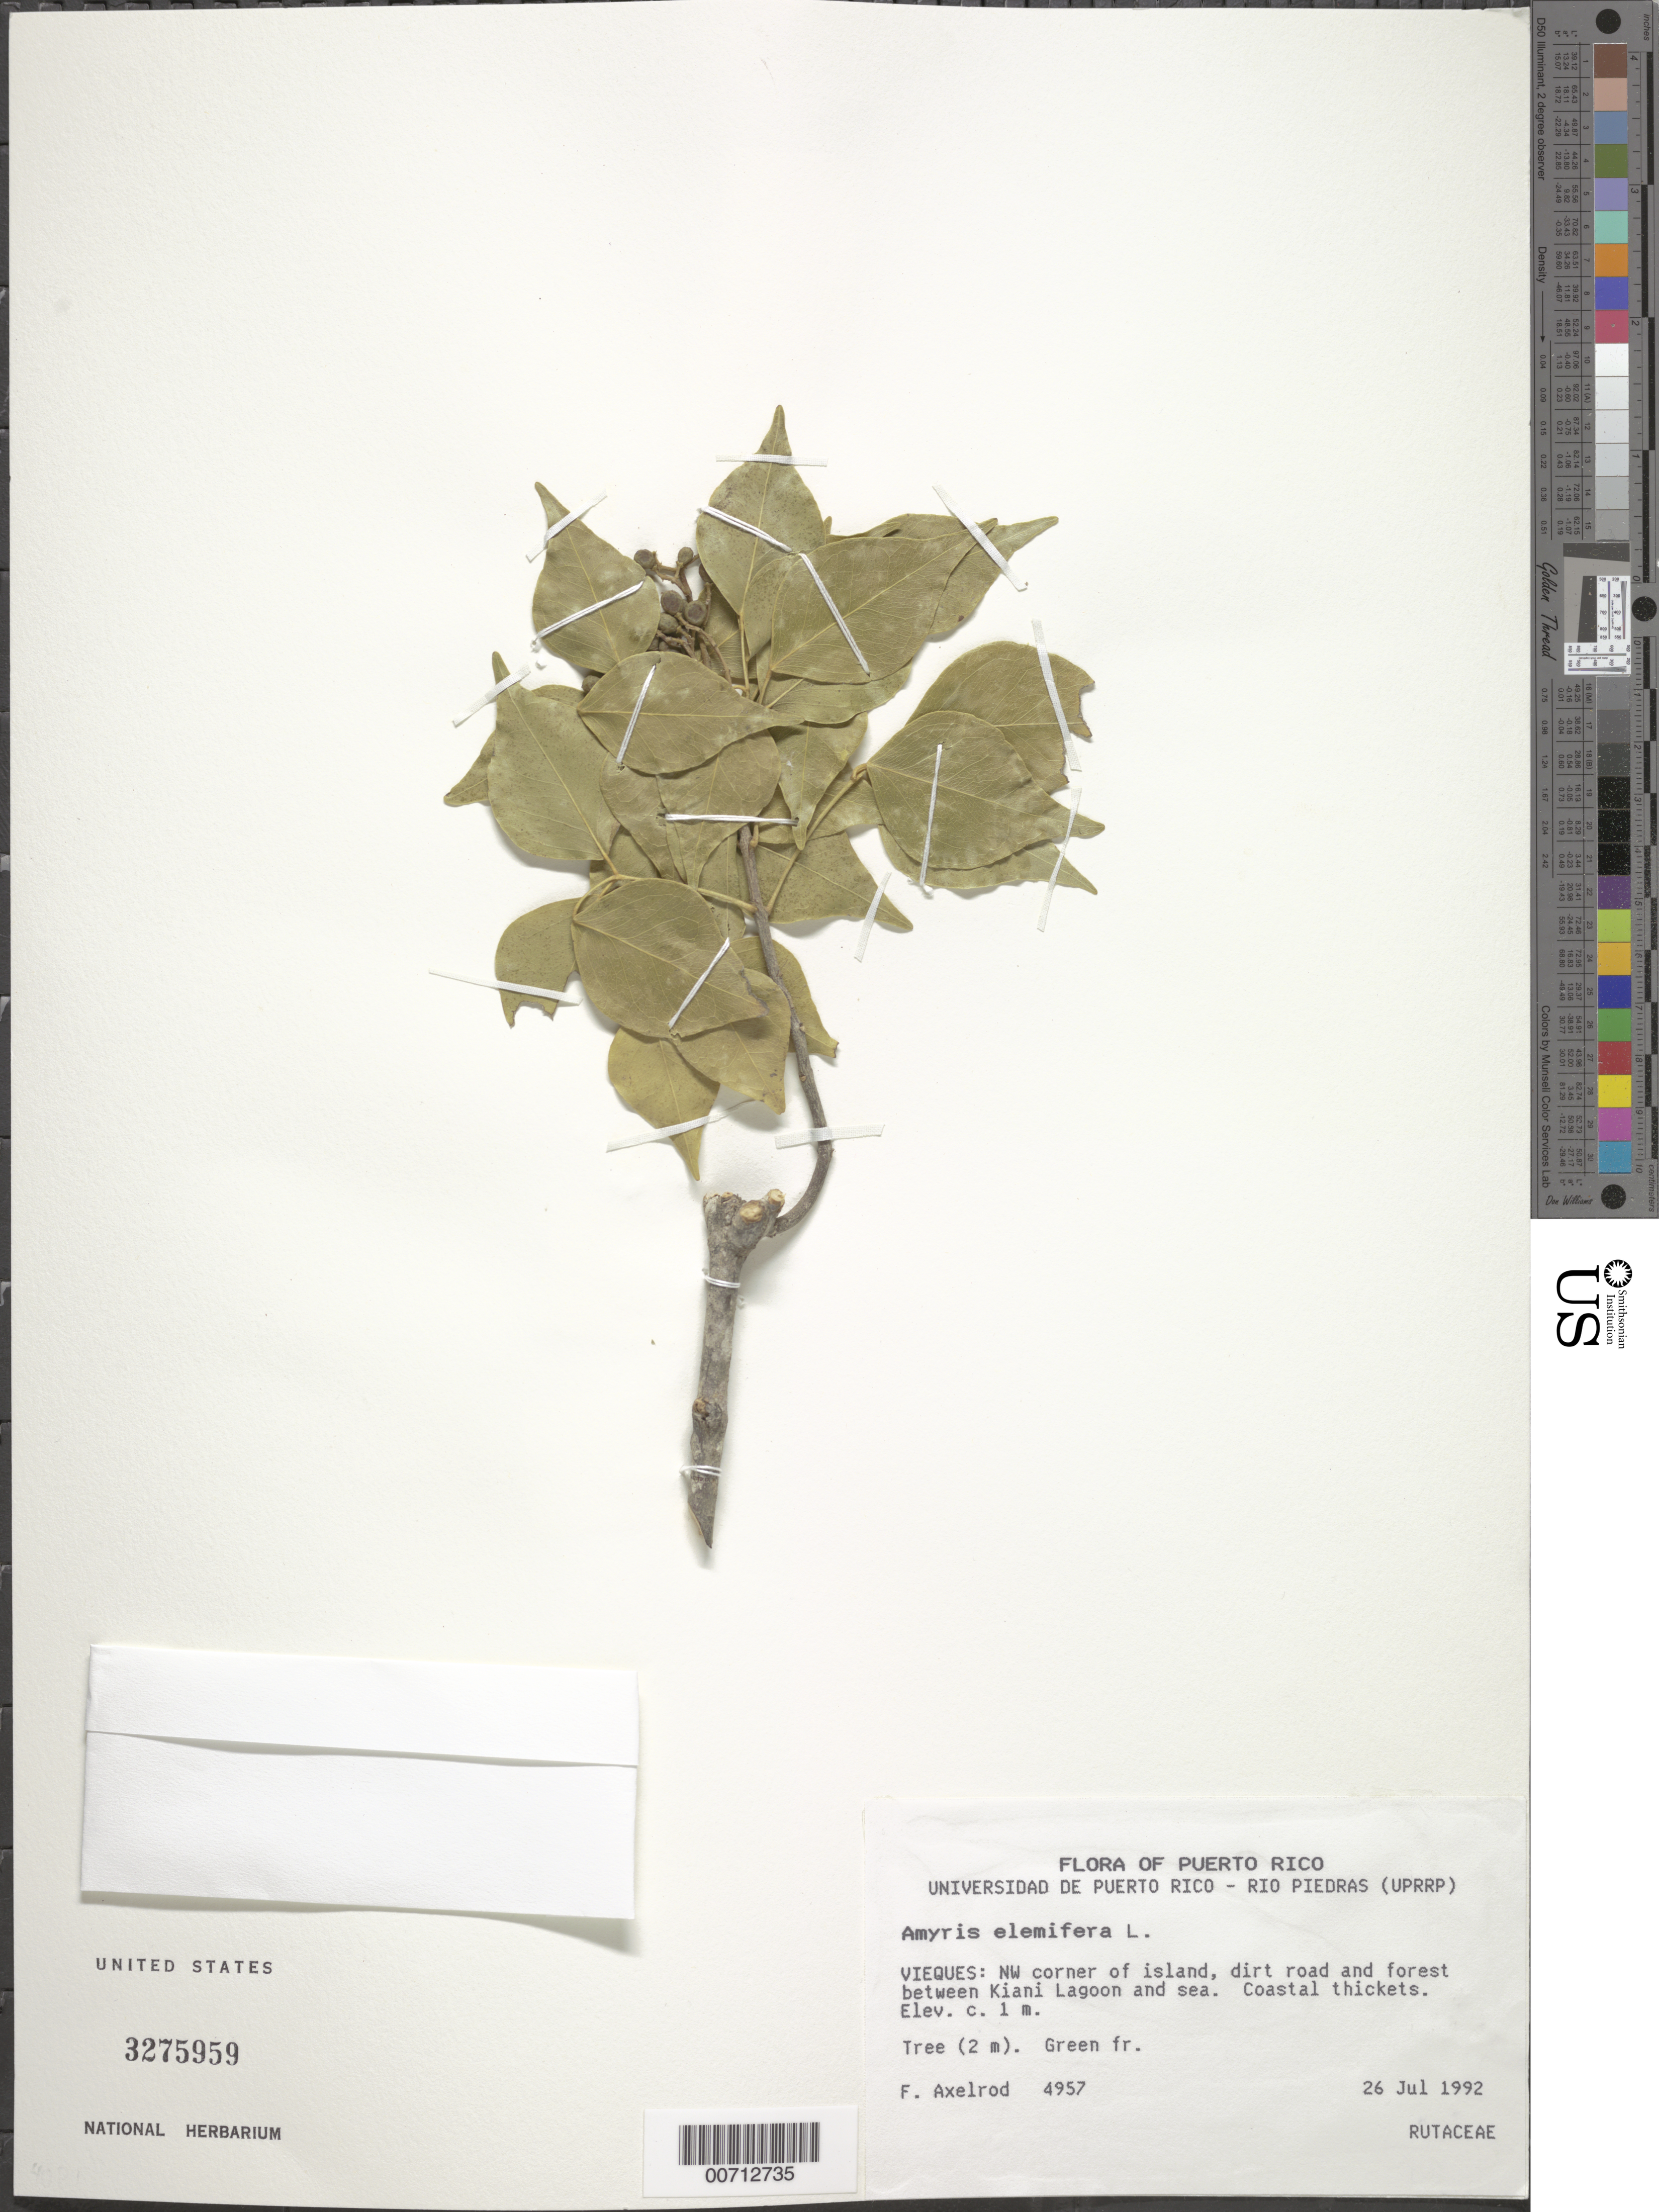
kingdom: Plantae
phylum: Tracheophyta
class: Magnoliopsida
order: Sapindales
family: Rutaceae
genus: Amyris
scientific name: Amyris elemifera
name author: L.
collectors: F. S. Axelrod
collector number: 4957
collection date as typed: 26 Jul 1992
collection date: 1992-07-26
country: Puerto Rico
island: Vieques Island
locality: NW corner of Island, dirt road and forest btw Kiani Lagoon and sea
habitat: Coastal thickets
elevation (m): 1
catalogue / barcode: US 3275959